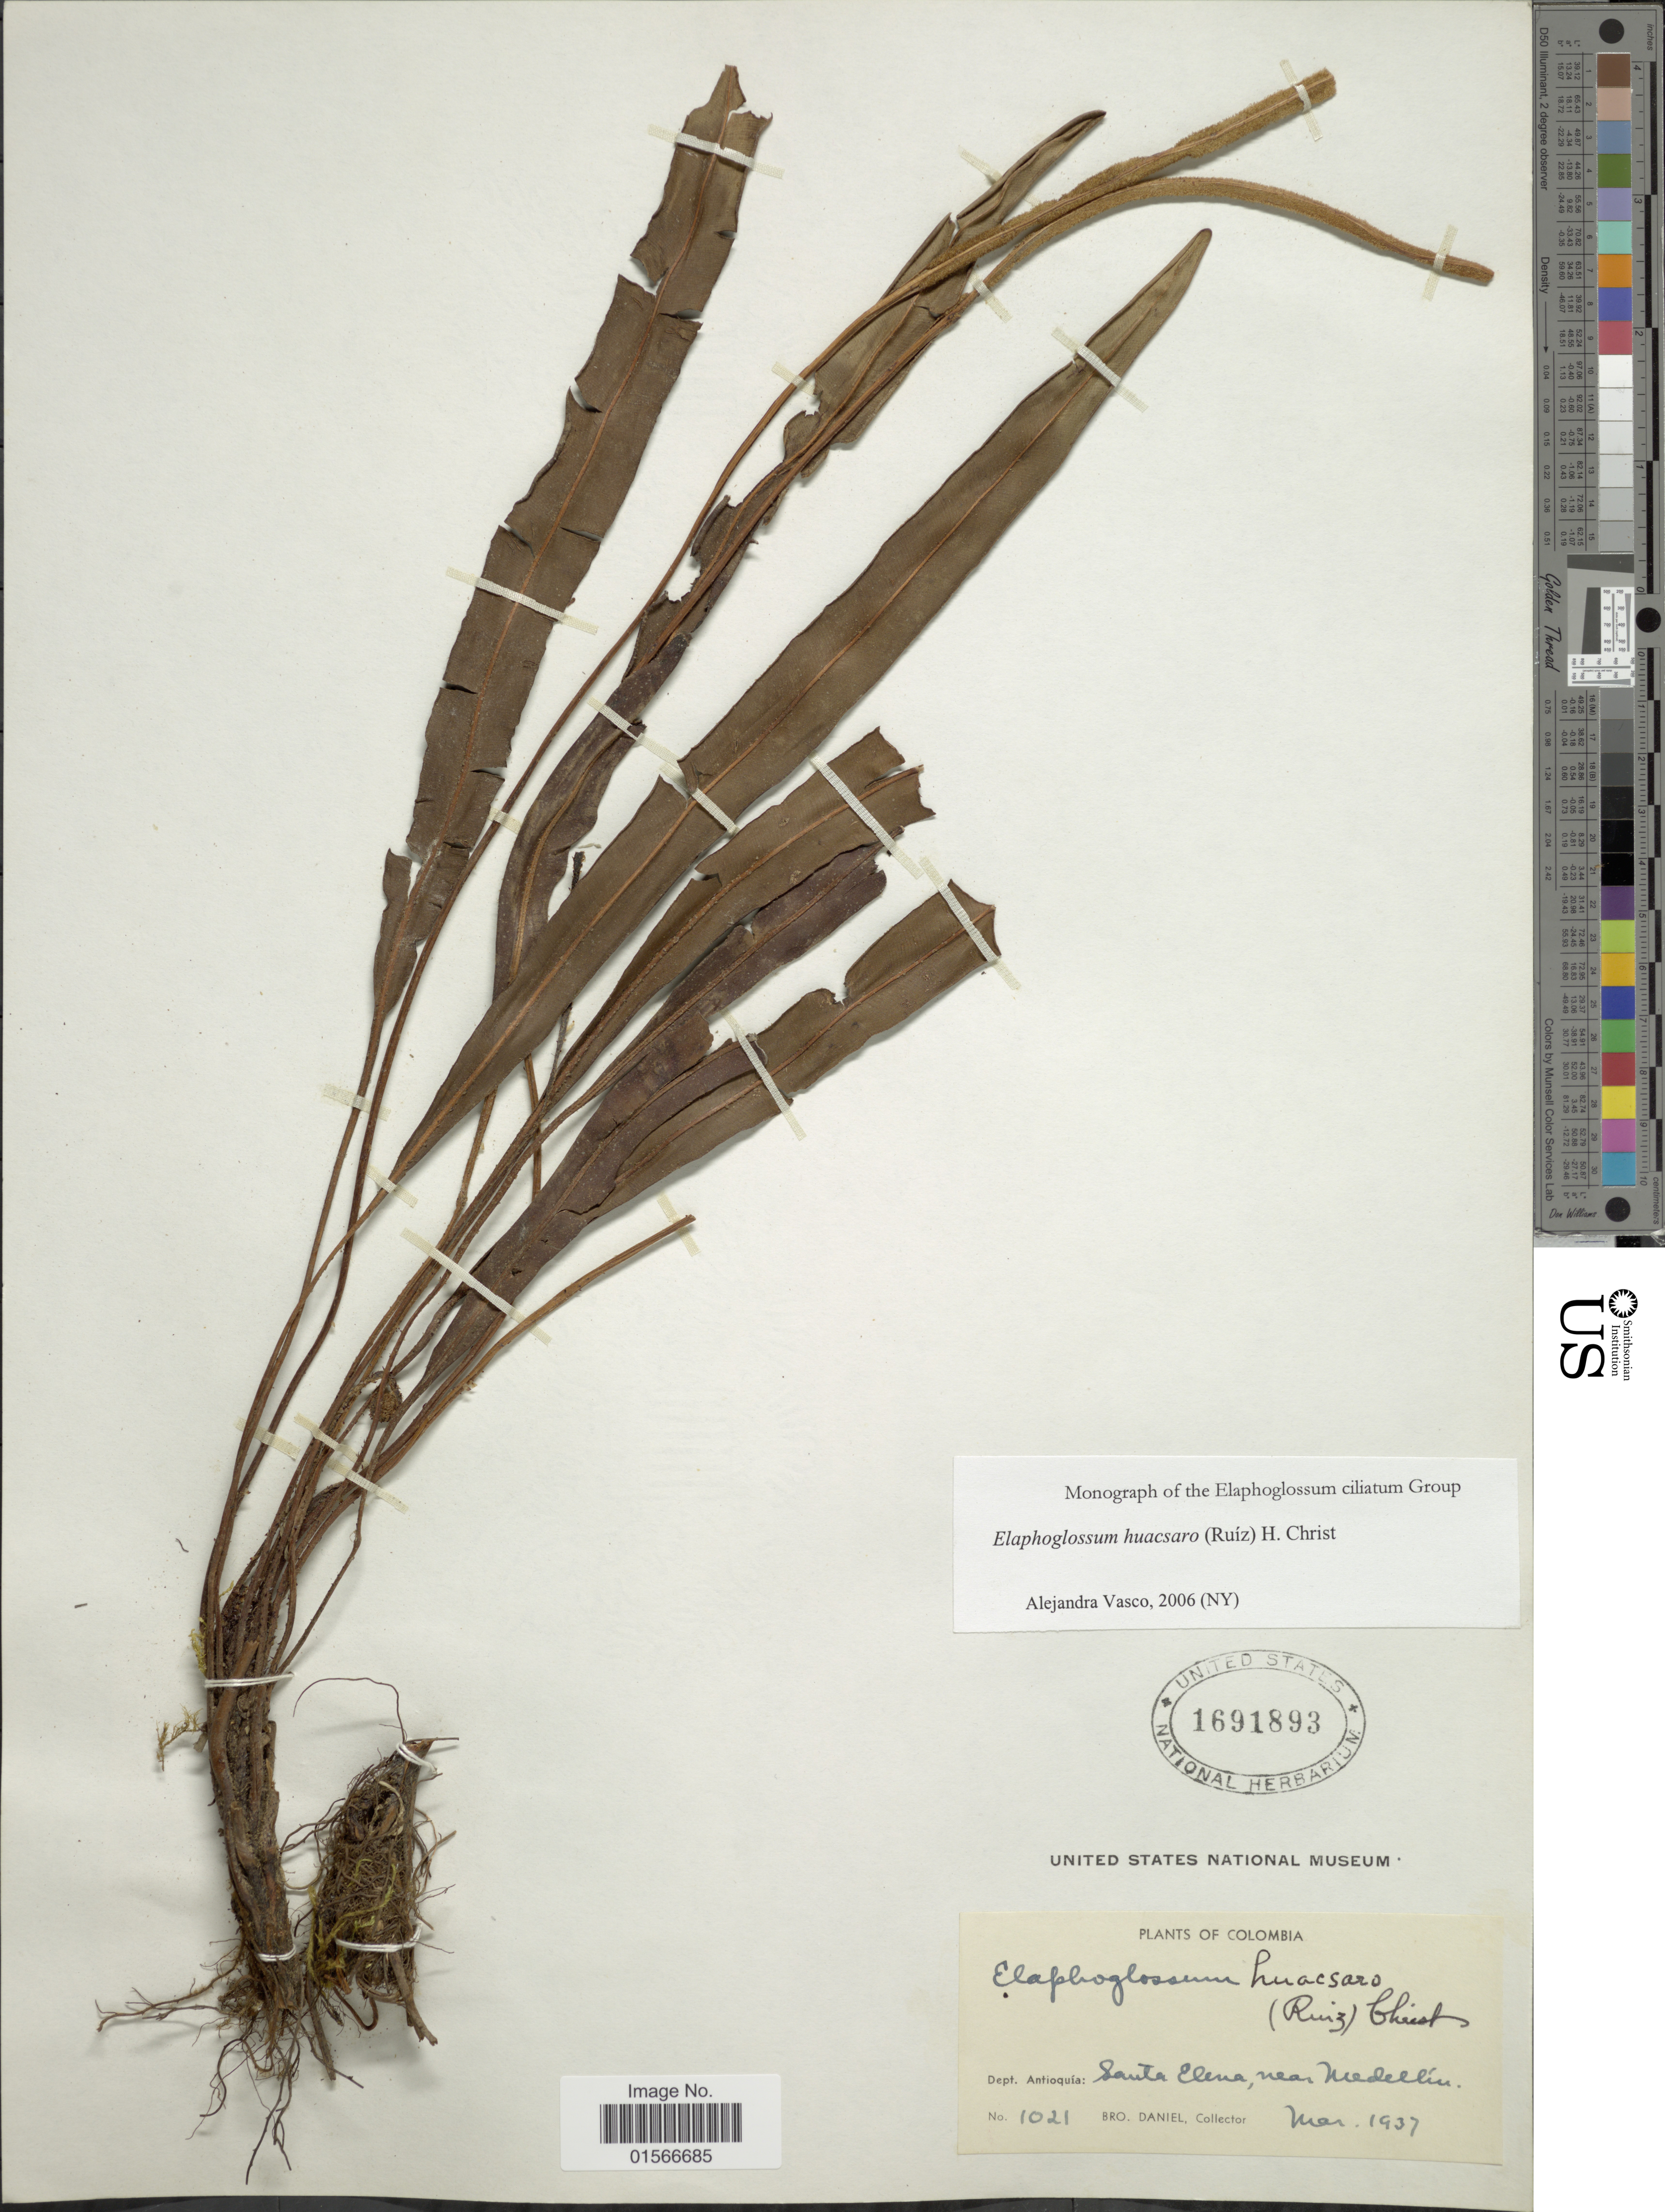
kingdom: Plantae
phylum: Tracheophyta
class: Polypodiopsida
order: Polypodiales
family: Dryopteridaceae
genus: Elaphoglossum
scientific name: Elaphoglossum huacsaro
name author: (Ruiz) Christ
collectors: Bro. Daniel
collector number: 1021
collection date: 1937-03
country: Colombia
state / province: Antioquia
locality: Dept. Antioquia: Santa Elena, near Medellin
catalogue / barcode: US 1691893